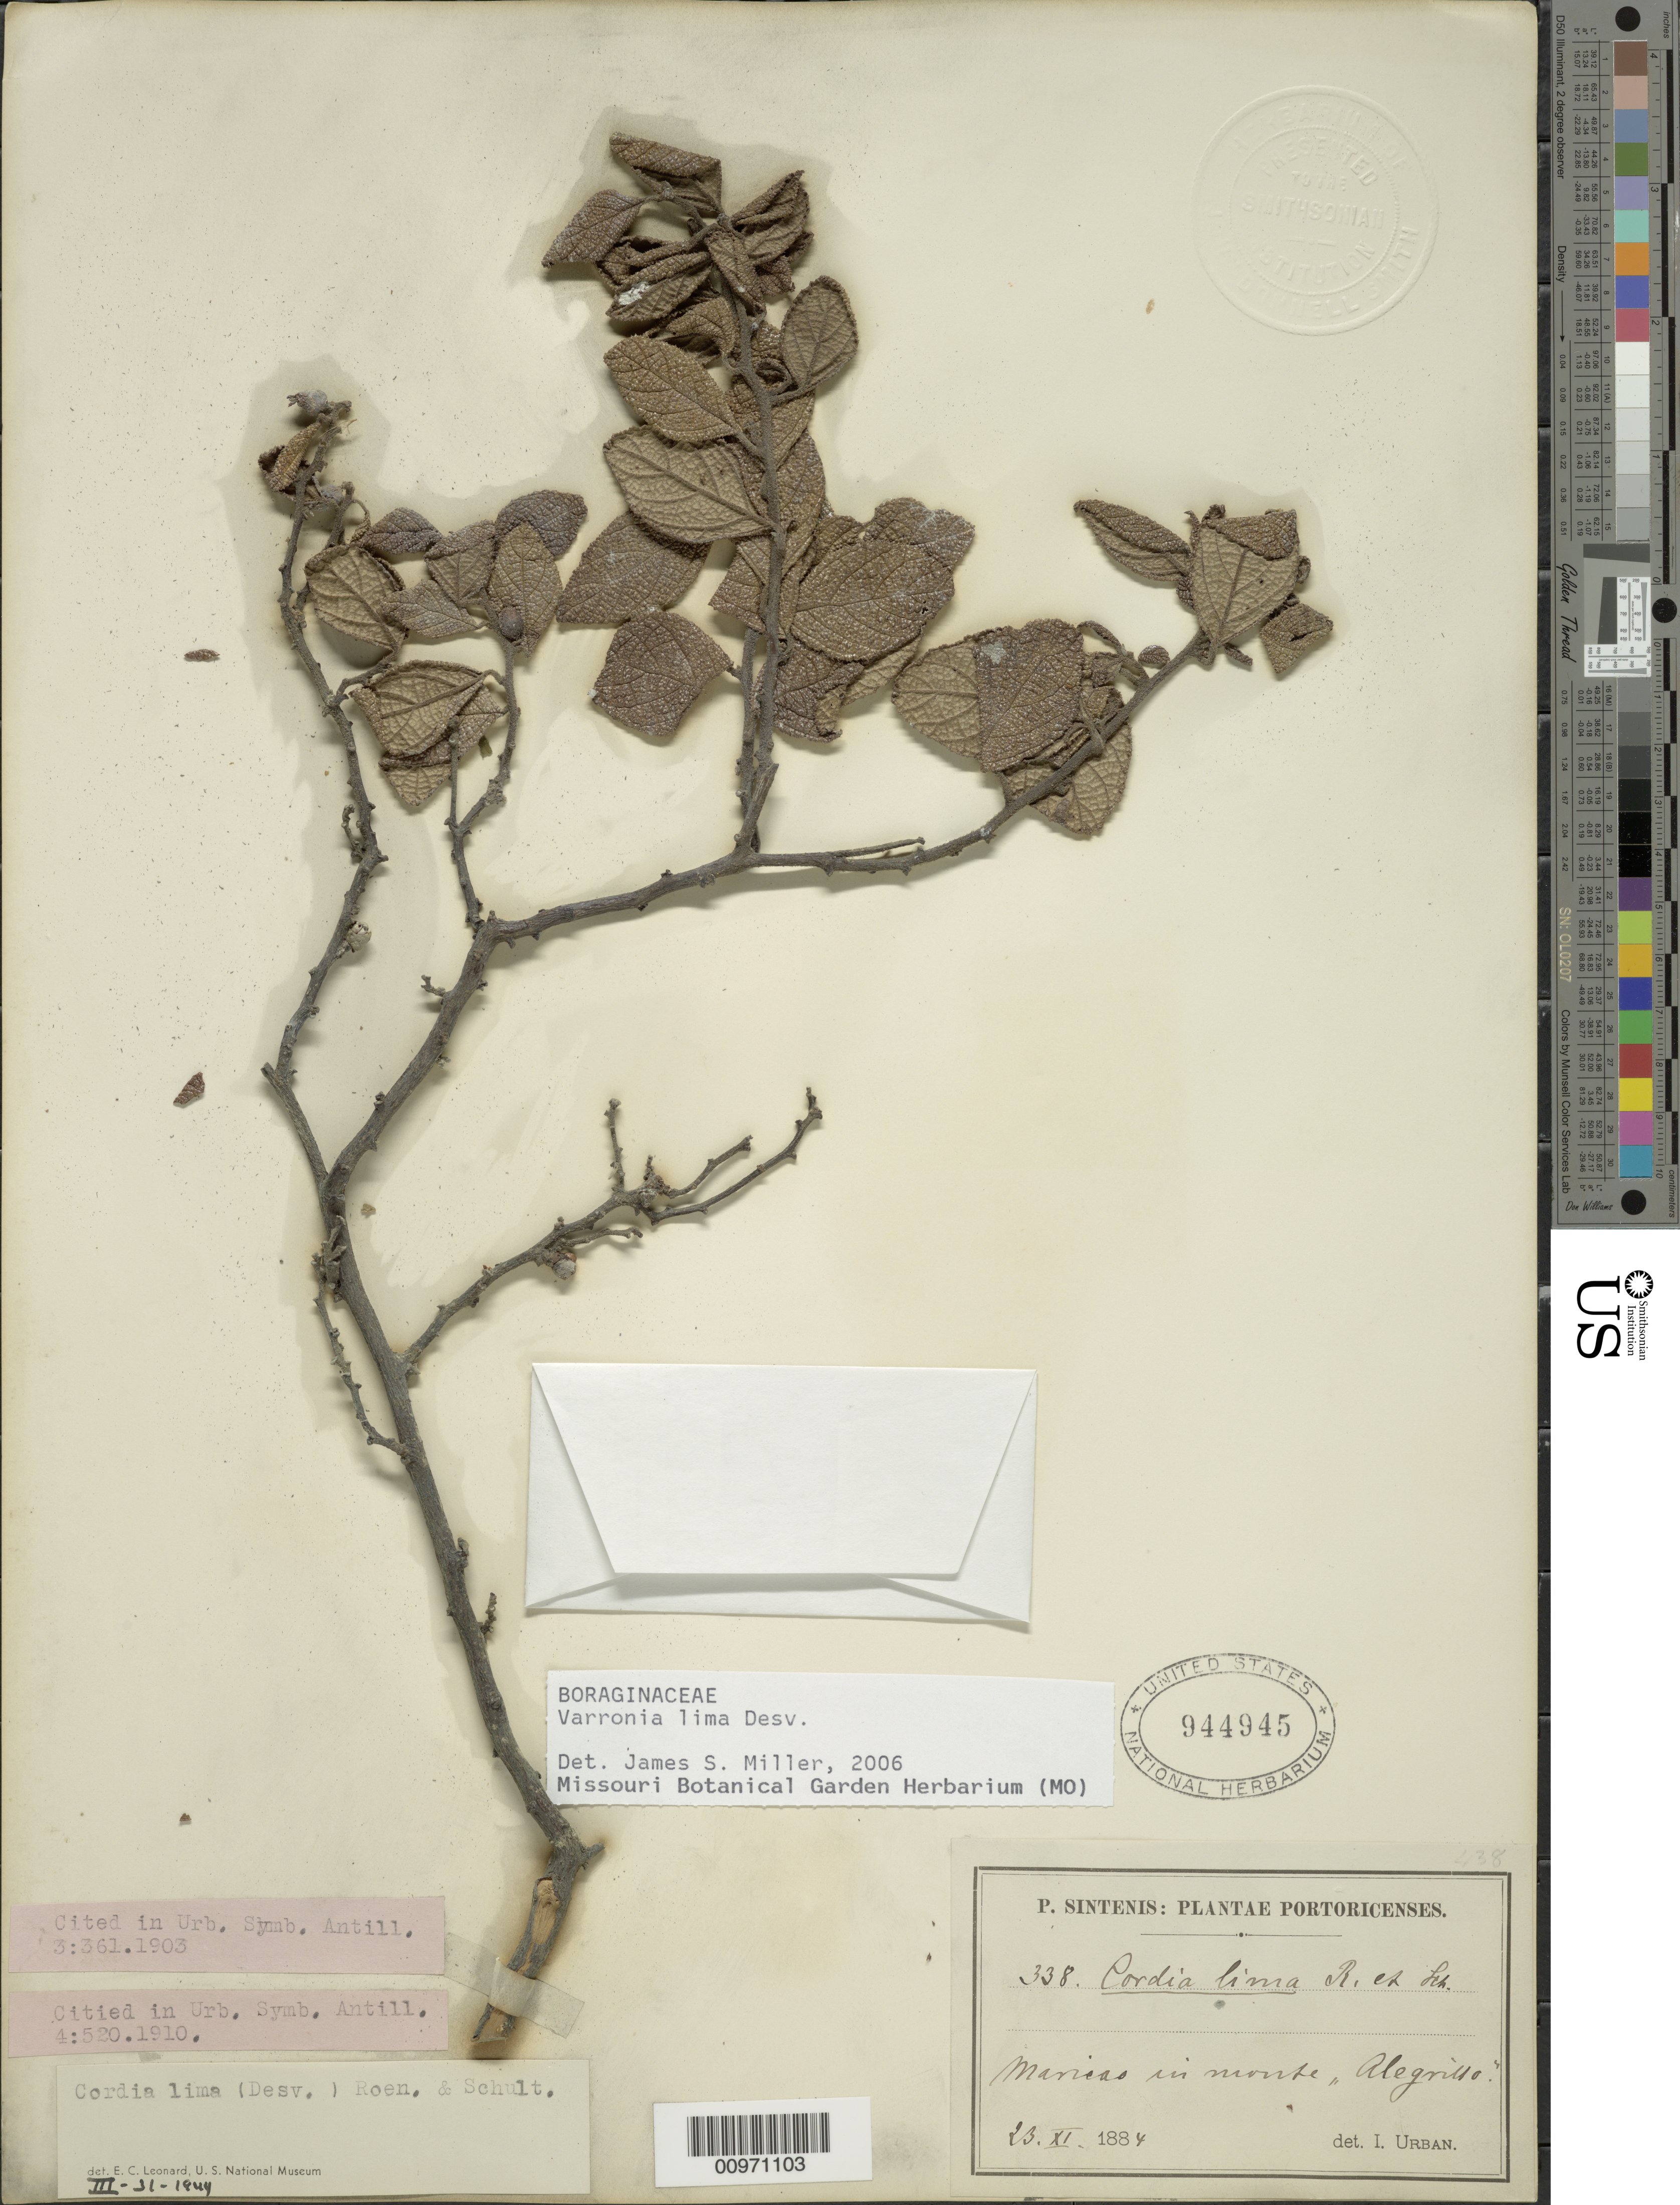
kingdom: Plantae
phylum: Tracheophyta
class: Magnoliopsida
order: Boraginales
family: Cordiaceae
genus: Varronia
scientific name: Varronia lima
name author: Desv.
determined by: Miller, James S., (MO), Missouri Botanical Garden (UNITED STATES)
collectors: P. Sintenis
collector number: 338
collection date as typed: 23 Nov 1884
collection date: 1884-11-23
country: Puerto Rico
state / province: Maricao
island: Puerto Rico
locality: Maricao in monte "Alegrillo"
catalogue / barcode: US 944945